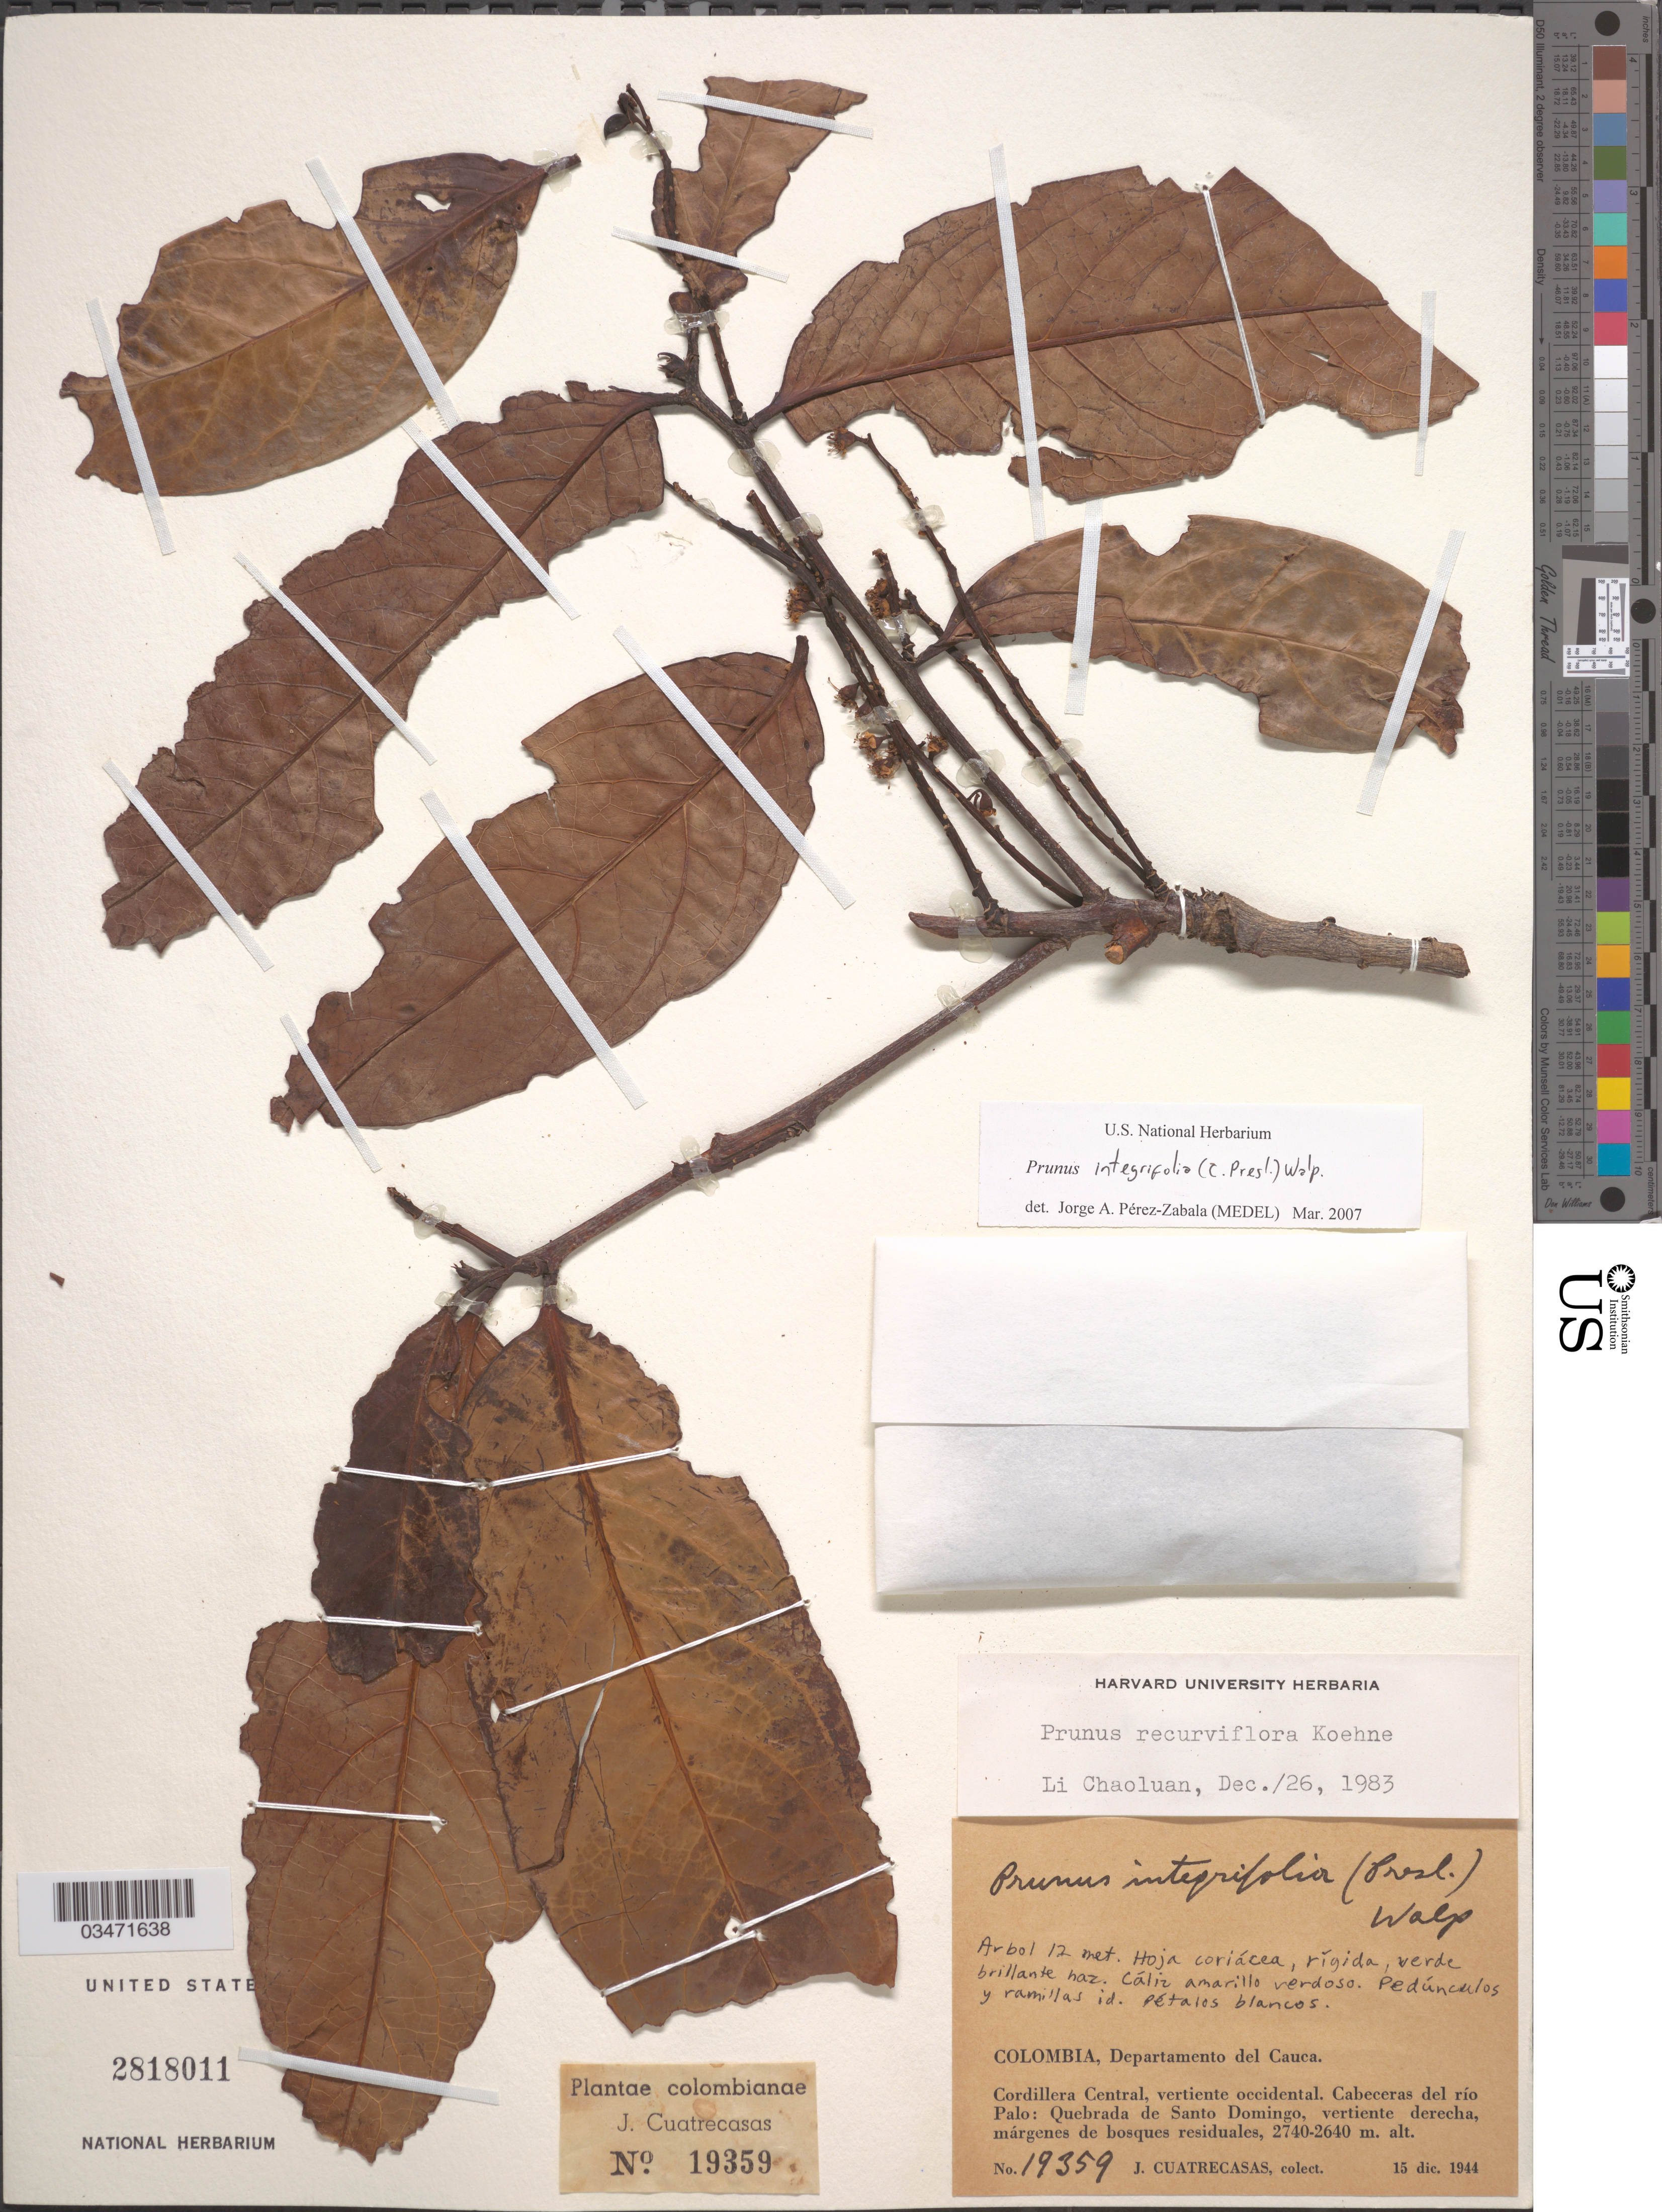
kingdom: Plantae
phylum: Tracheophyta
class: Magnoliopsida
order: Rosales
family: Rosaceae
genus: Prunus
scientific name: Prunus integrifolia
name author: (C. Presl) Walp.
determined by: Pérez-Zabala, Jorge A.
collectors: J. Cuatrecasas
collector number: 19359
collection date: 1944-12-15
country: Colombia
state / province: Cauca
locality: Cordillera Central, vertiente occidental. Cabeceras del río Palo: Quebrada de Santo Domingo, vertiente derechs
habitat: Márgenes de bosques residuales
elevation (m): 2740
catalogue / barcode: US 2818011